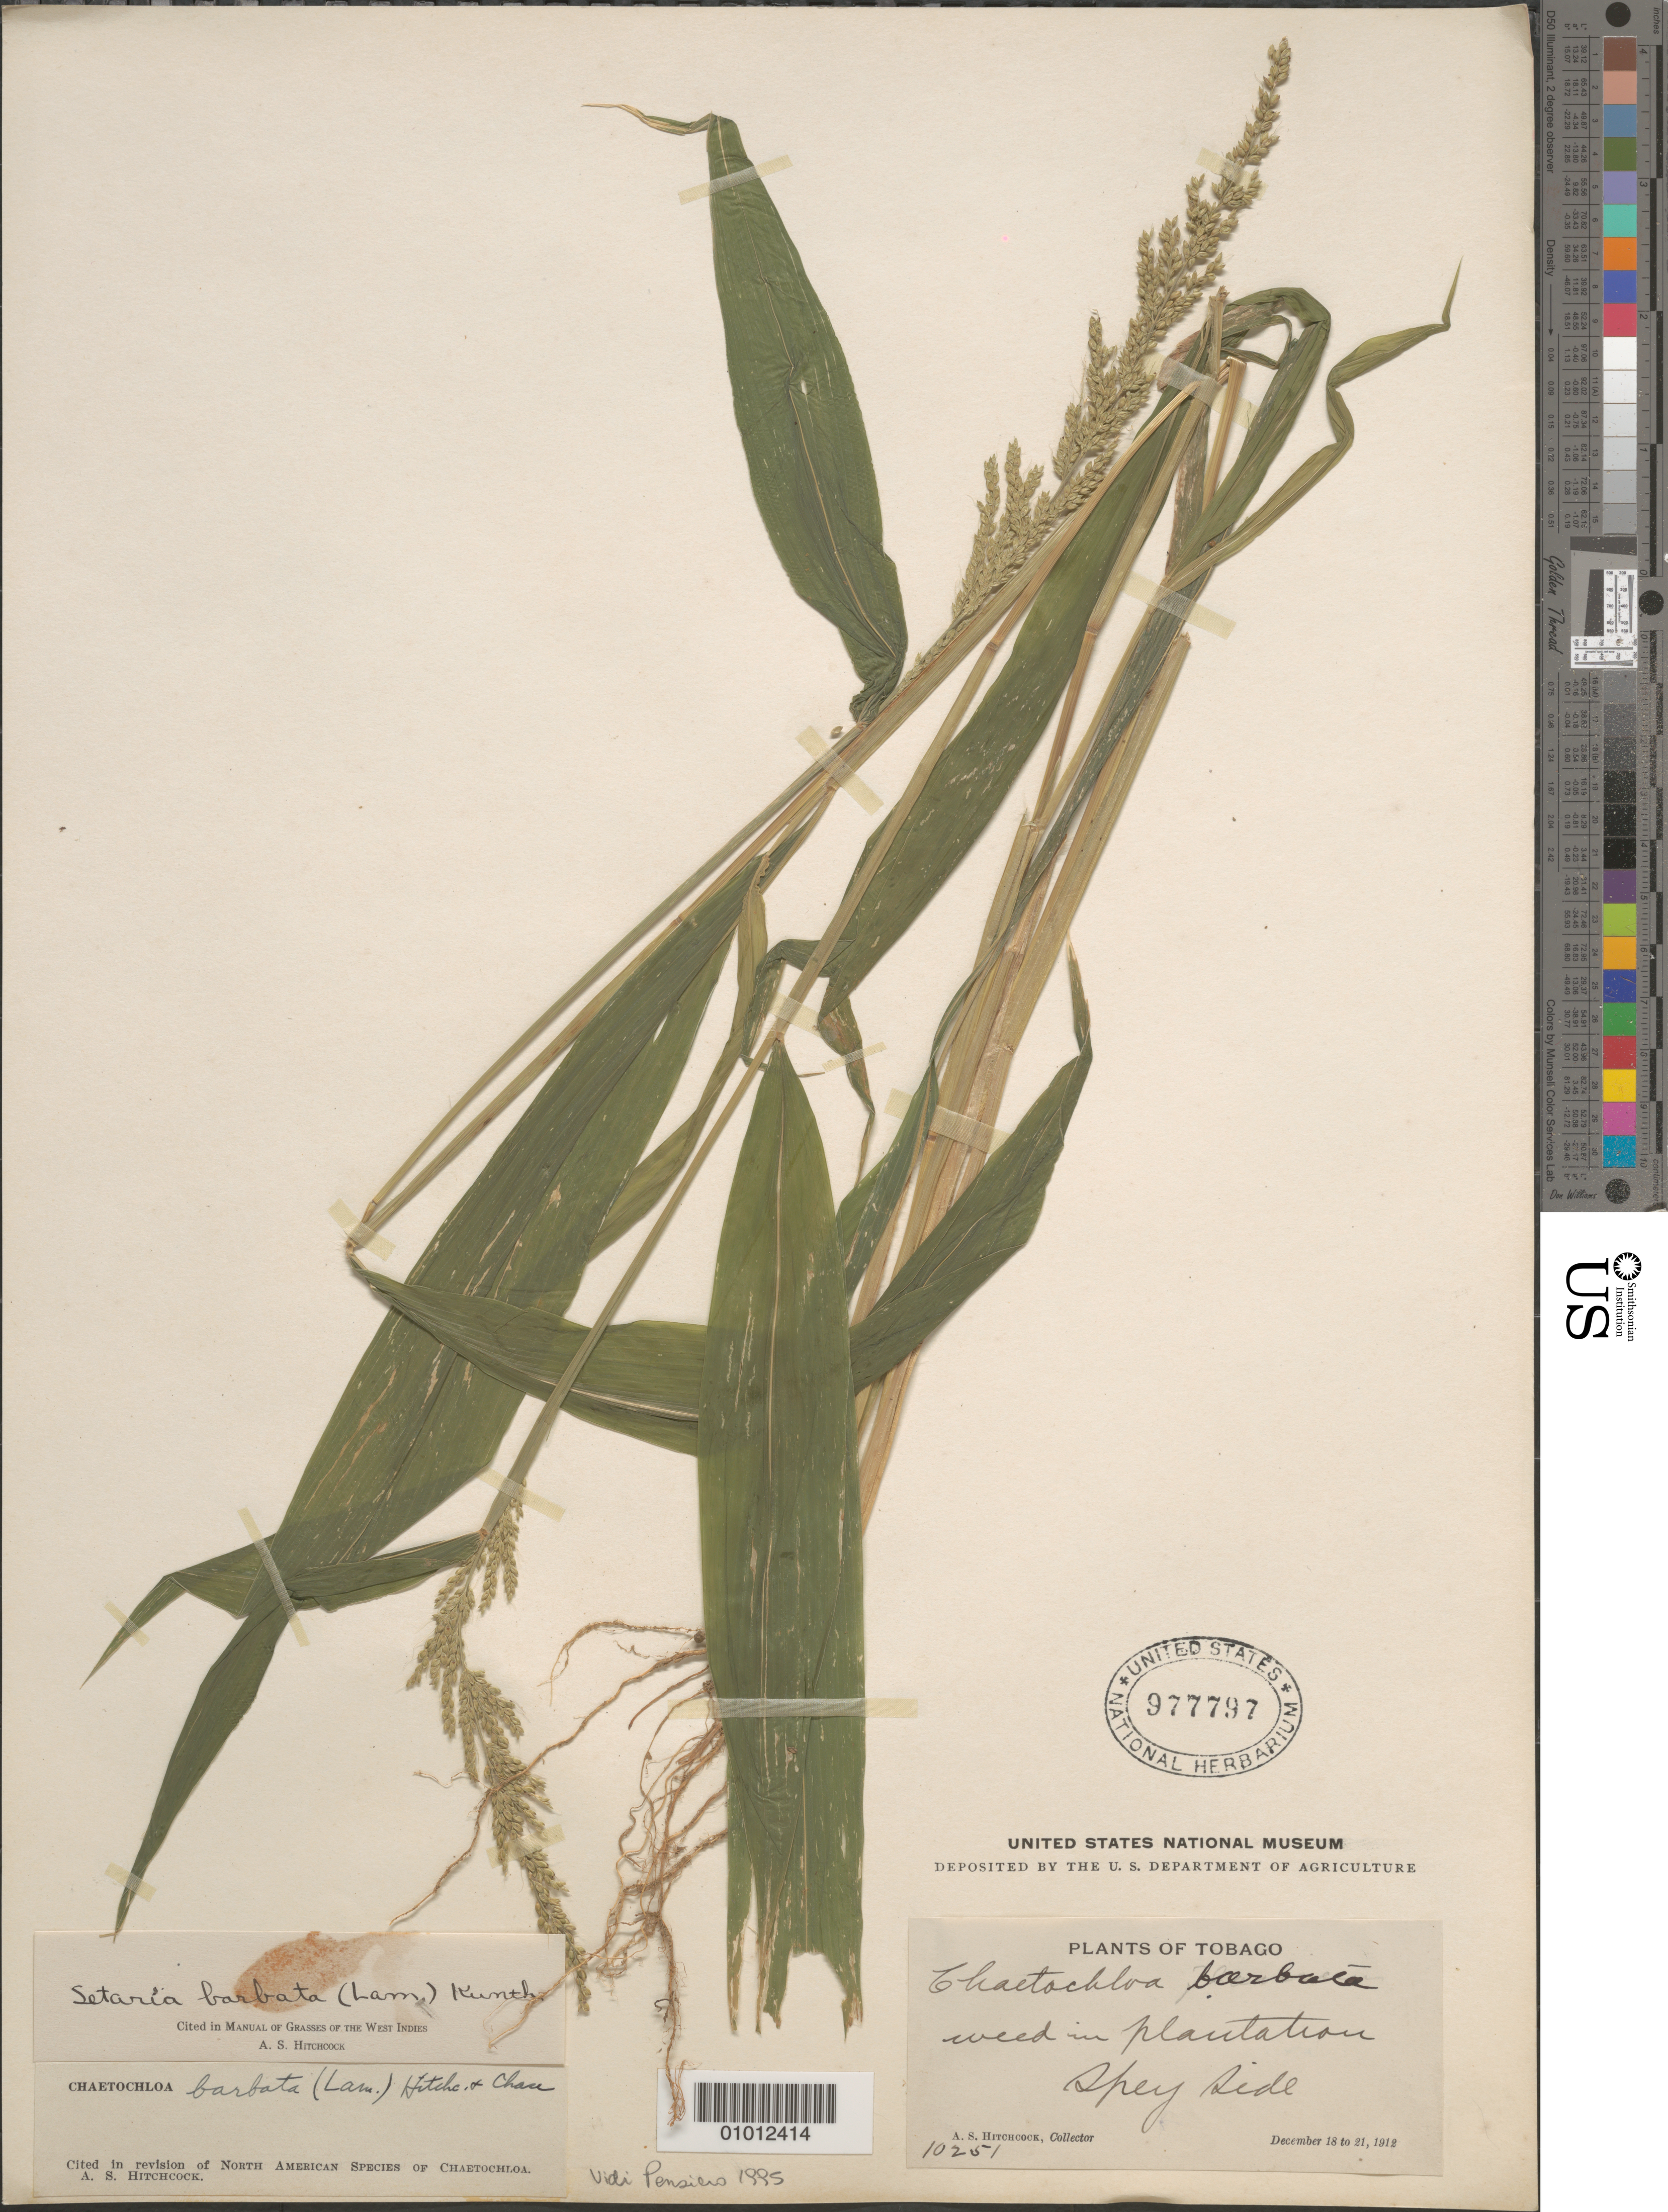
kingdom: Plantae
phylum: Tracheophyta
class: Liliopsida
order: Poales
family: Poaceae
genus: Setaria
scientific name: Setaria barbata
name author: (Lam.) Kunth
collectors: A. S. Hitchcock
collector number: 10251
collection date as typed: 18 Dec 1912 to 21 Dec 1912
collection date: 1912-12-18/1912-12-21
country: Trinidad and Tobago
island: Tobago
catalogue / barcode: US 977797